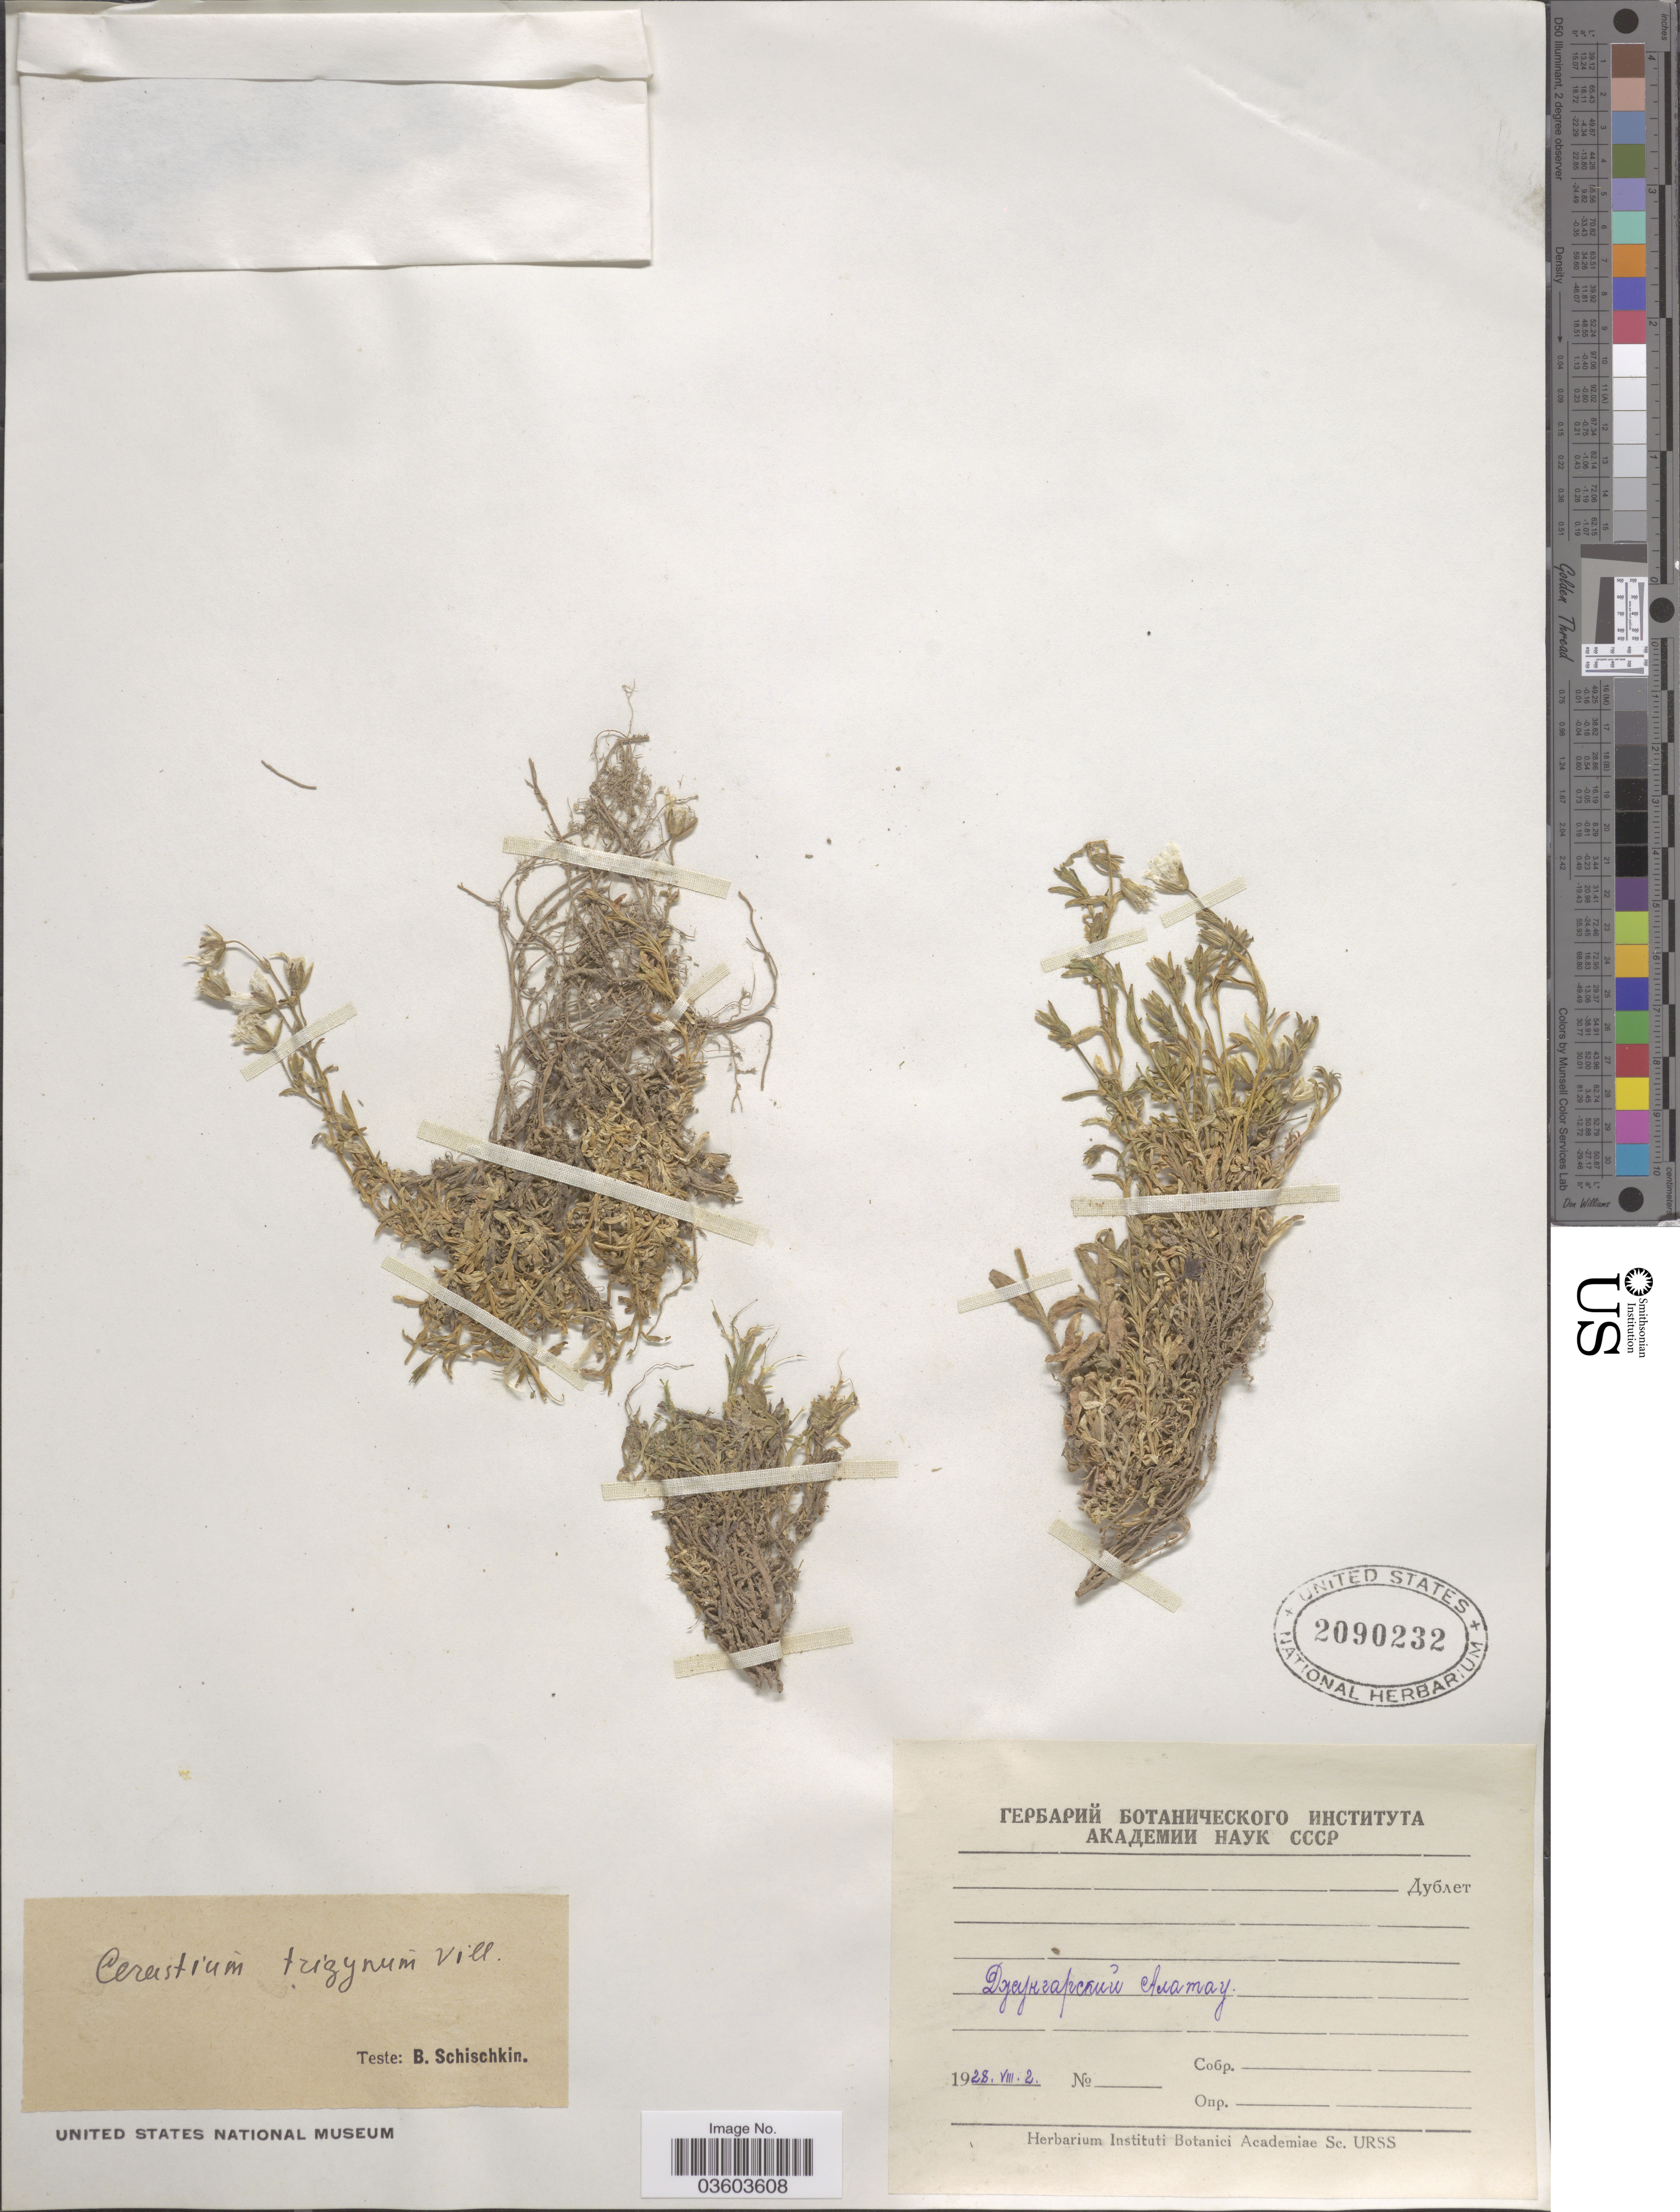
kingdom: Plantae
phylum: Tracheophyta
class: Magnoliopsida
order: Caryophyllales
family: Caryophyllaceae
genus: Dichodon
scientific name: Dichodon cerastoides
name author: (L.) Rchb.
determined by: U.S. National Herbarium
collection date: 1928-08-02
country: Kazakhstan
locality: Dzungarian Alatau.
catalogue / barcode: US 2090232